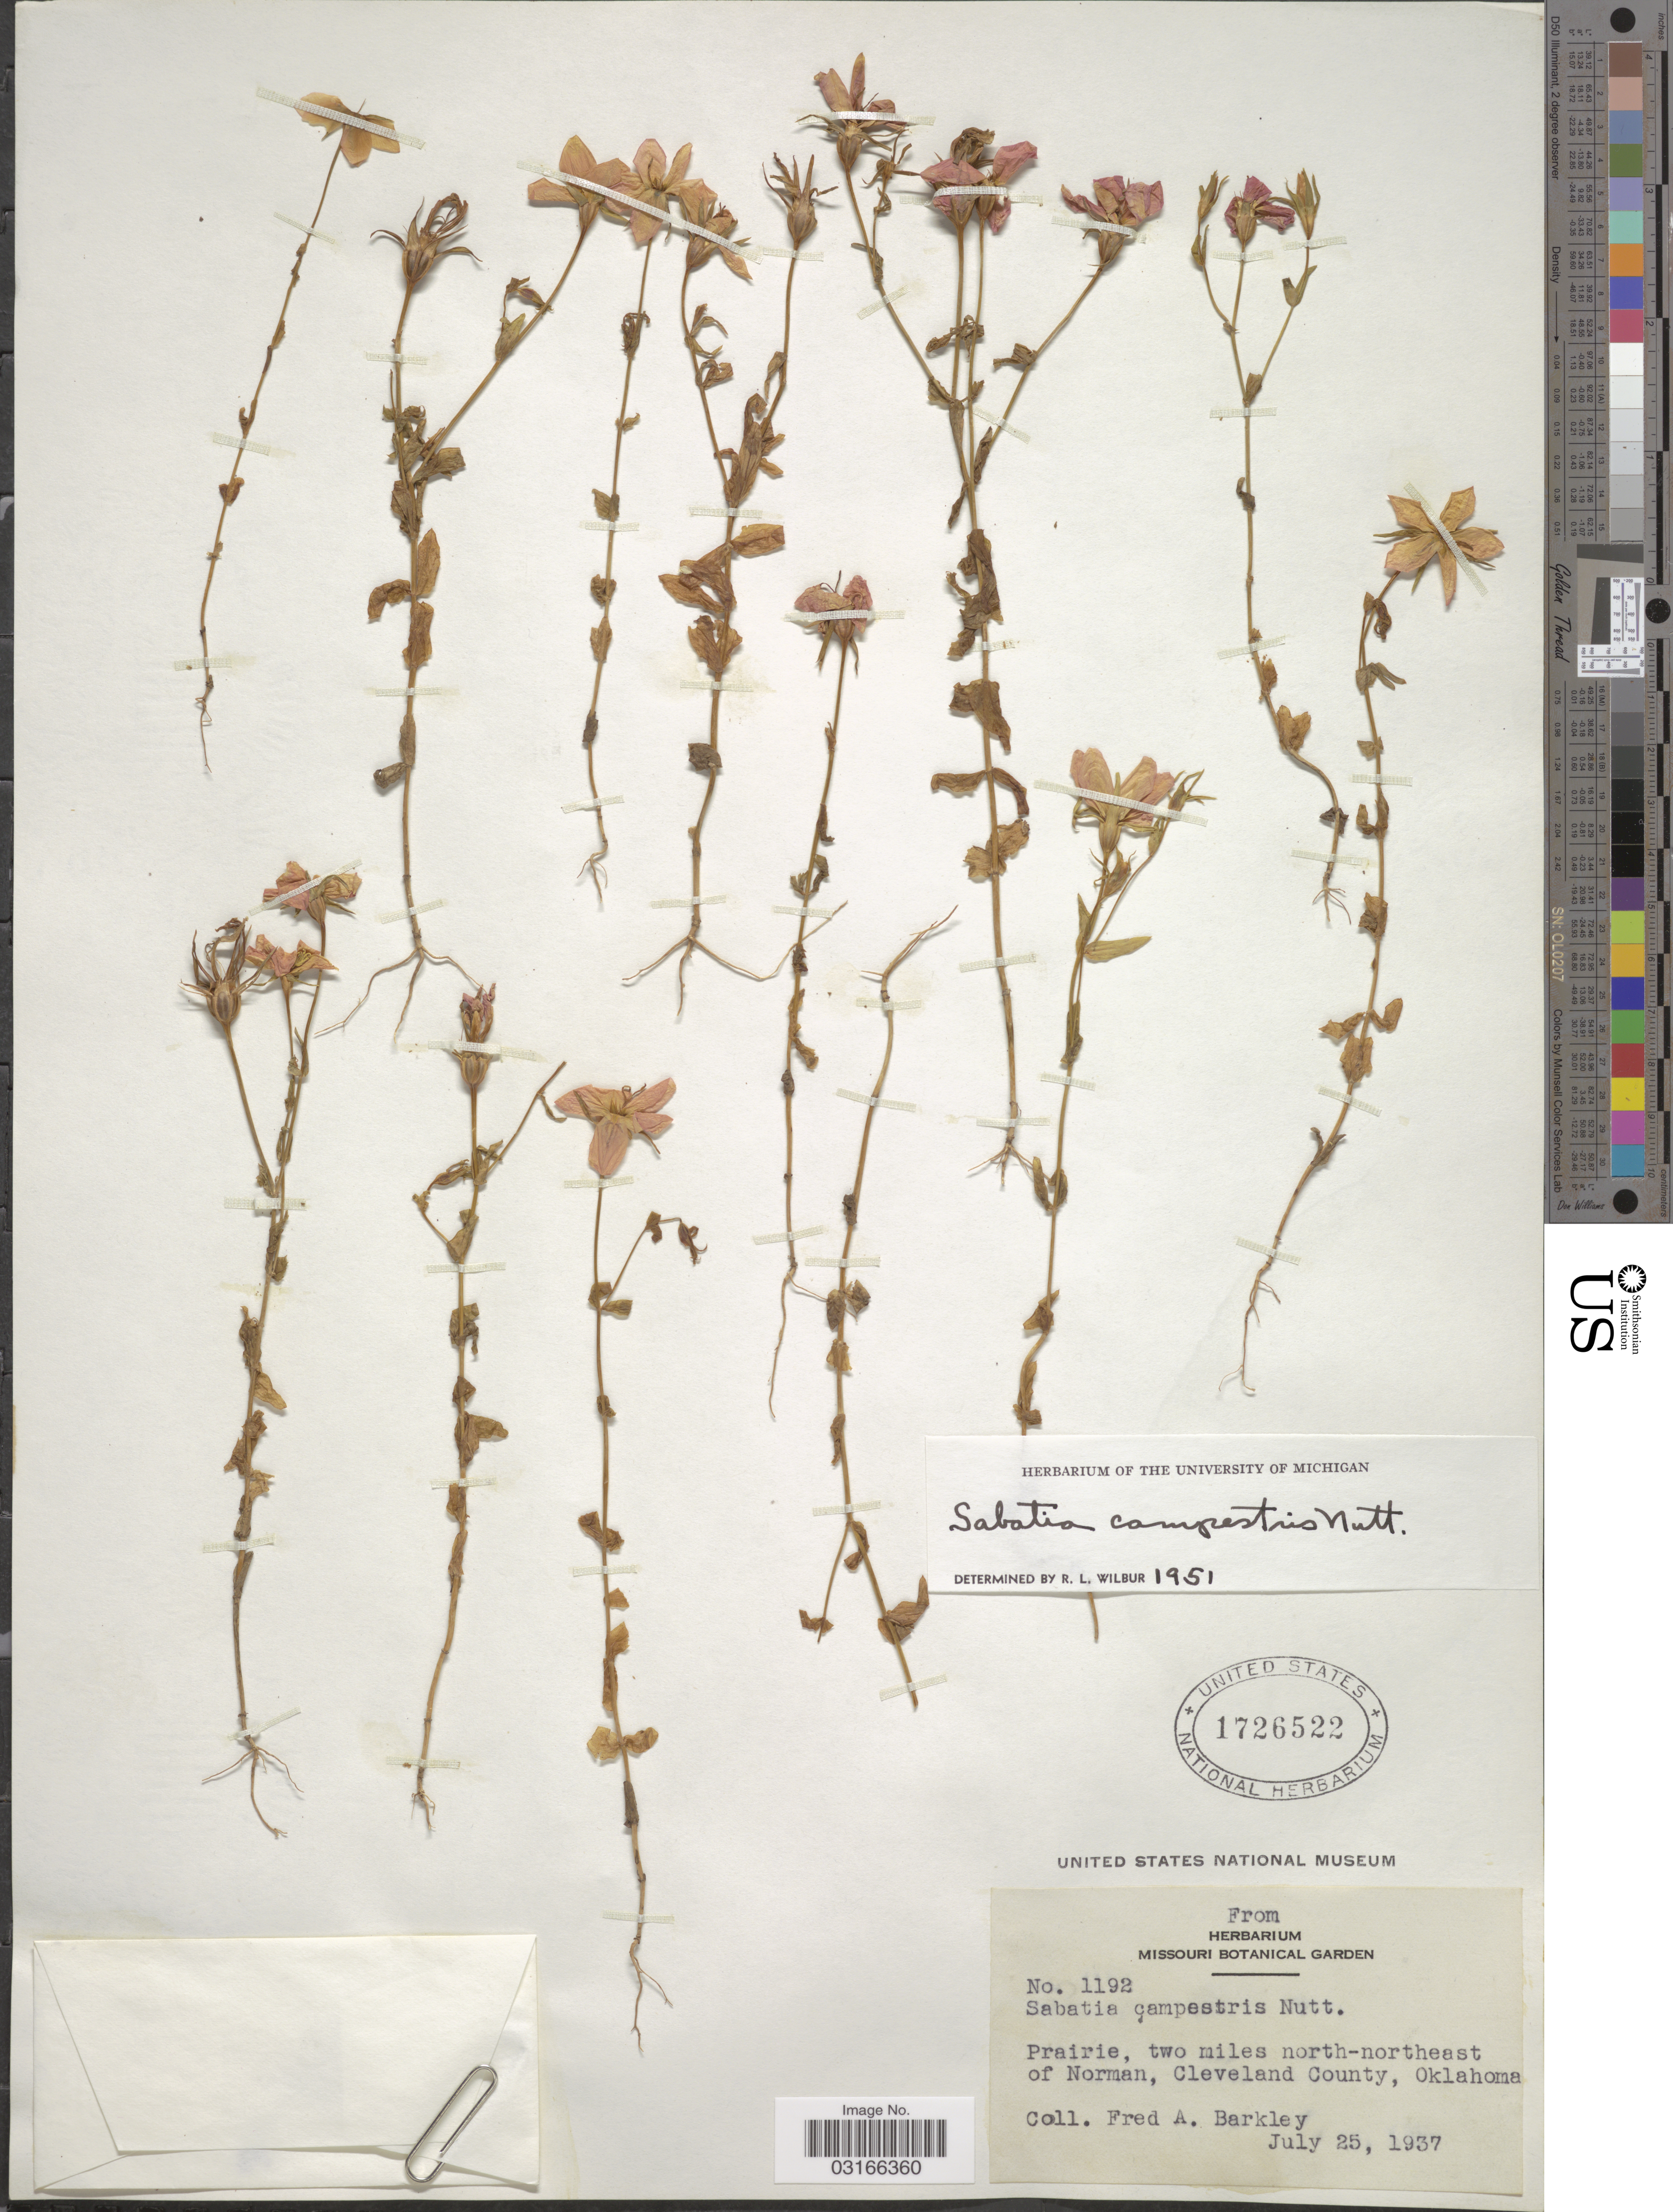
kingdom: Plantae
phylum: Tracheophyta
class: Magnoliopsida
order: Gentianales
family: Gentianaceae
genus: Sabatia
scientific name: Sabatia campestris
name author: Nutt.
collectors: F. A. Barkley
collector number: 1192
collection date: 1937-07-25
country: United States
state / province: Oklahoma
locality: Prairie, two miles north-northeast of Norman, Cleveland County.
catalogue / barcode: US 1726522